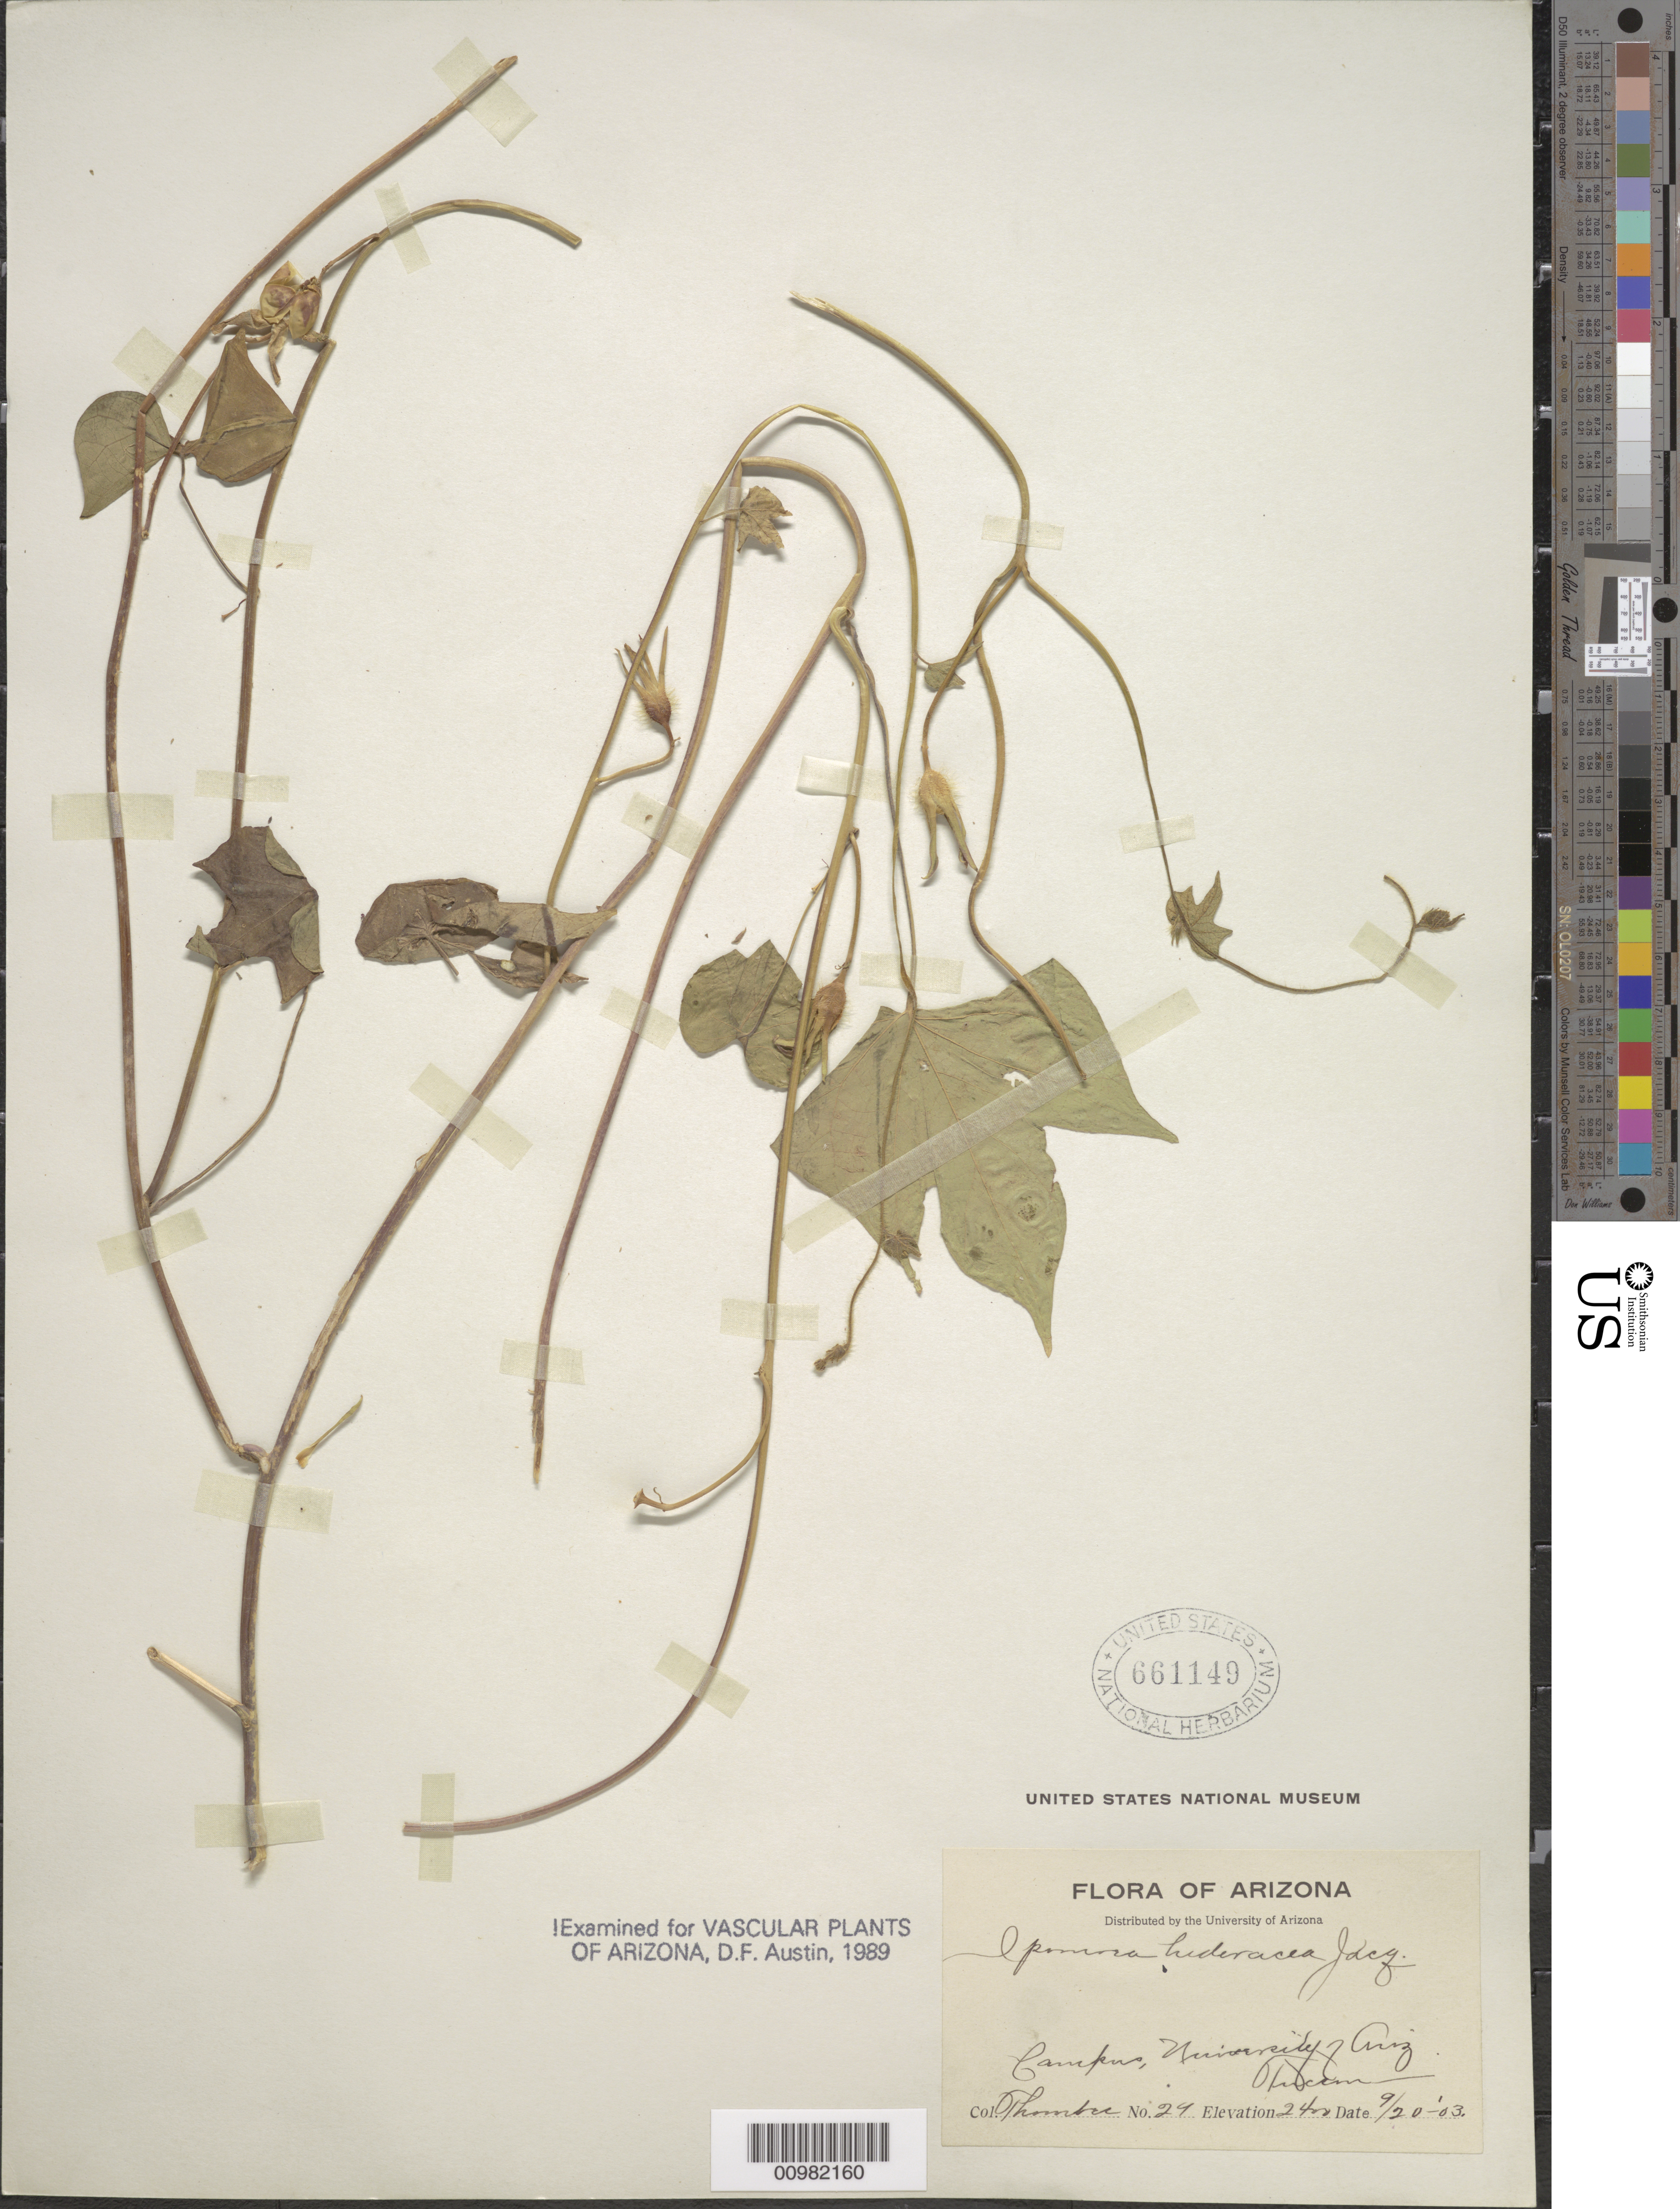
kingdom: Plantae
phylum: Tracheophyta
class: Magnoliopsida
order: Solanales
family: Convolvulaceae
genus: Ipomoea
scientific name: Ipomoea hederacea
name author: Jacq.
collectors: J. Thornber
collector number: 29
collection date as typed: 20 Sep 1903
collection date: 1903-09-20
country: United States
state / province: Arizona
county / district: Pima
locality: Tucson; University of Arizona Campus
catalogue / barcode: US 661149